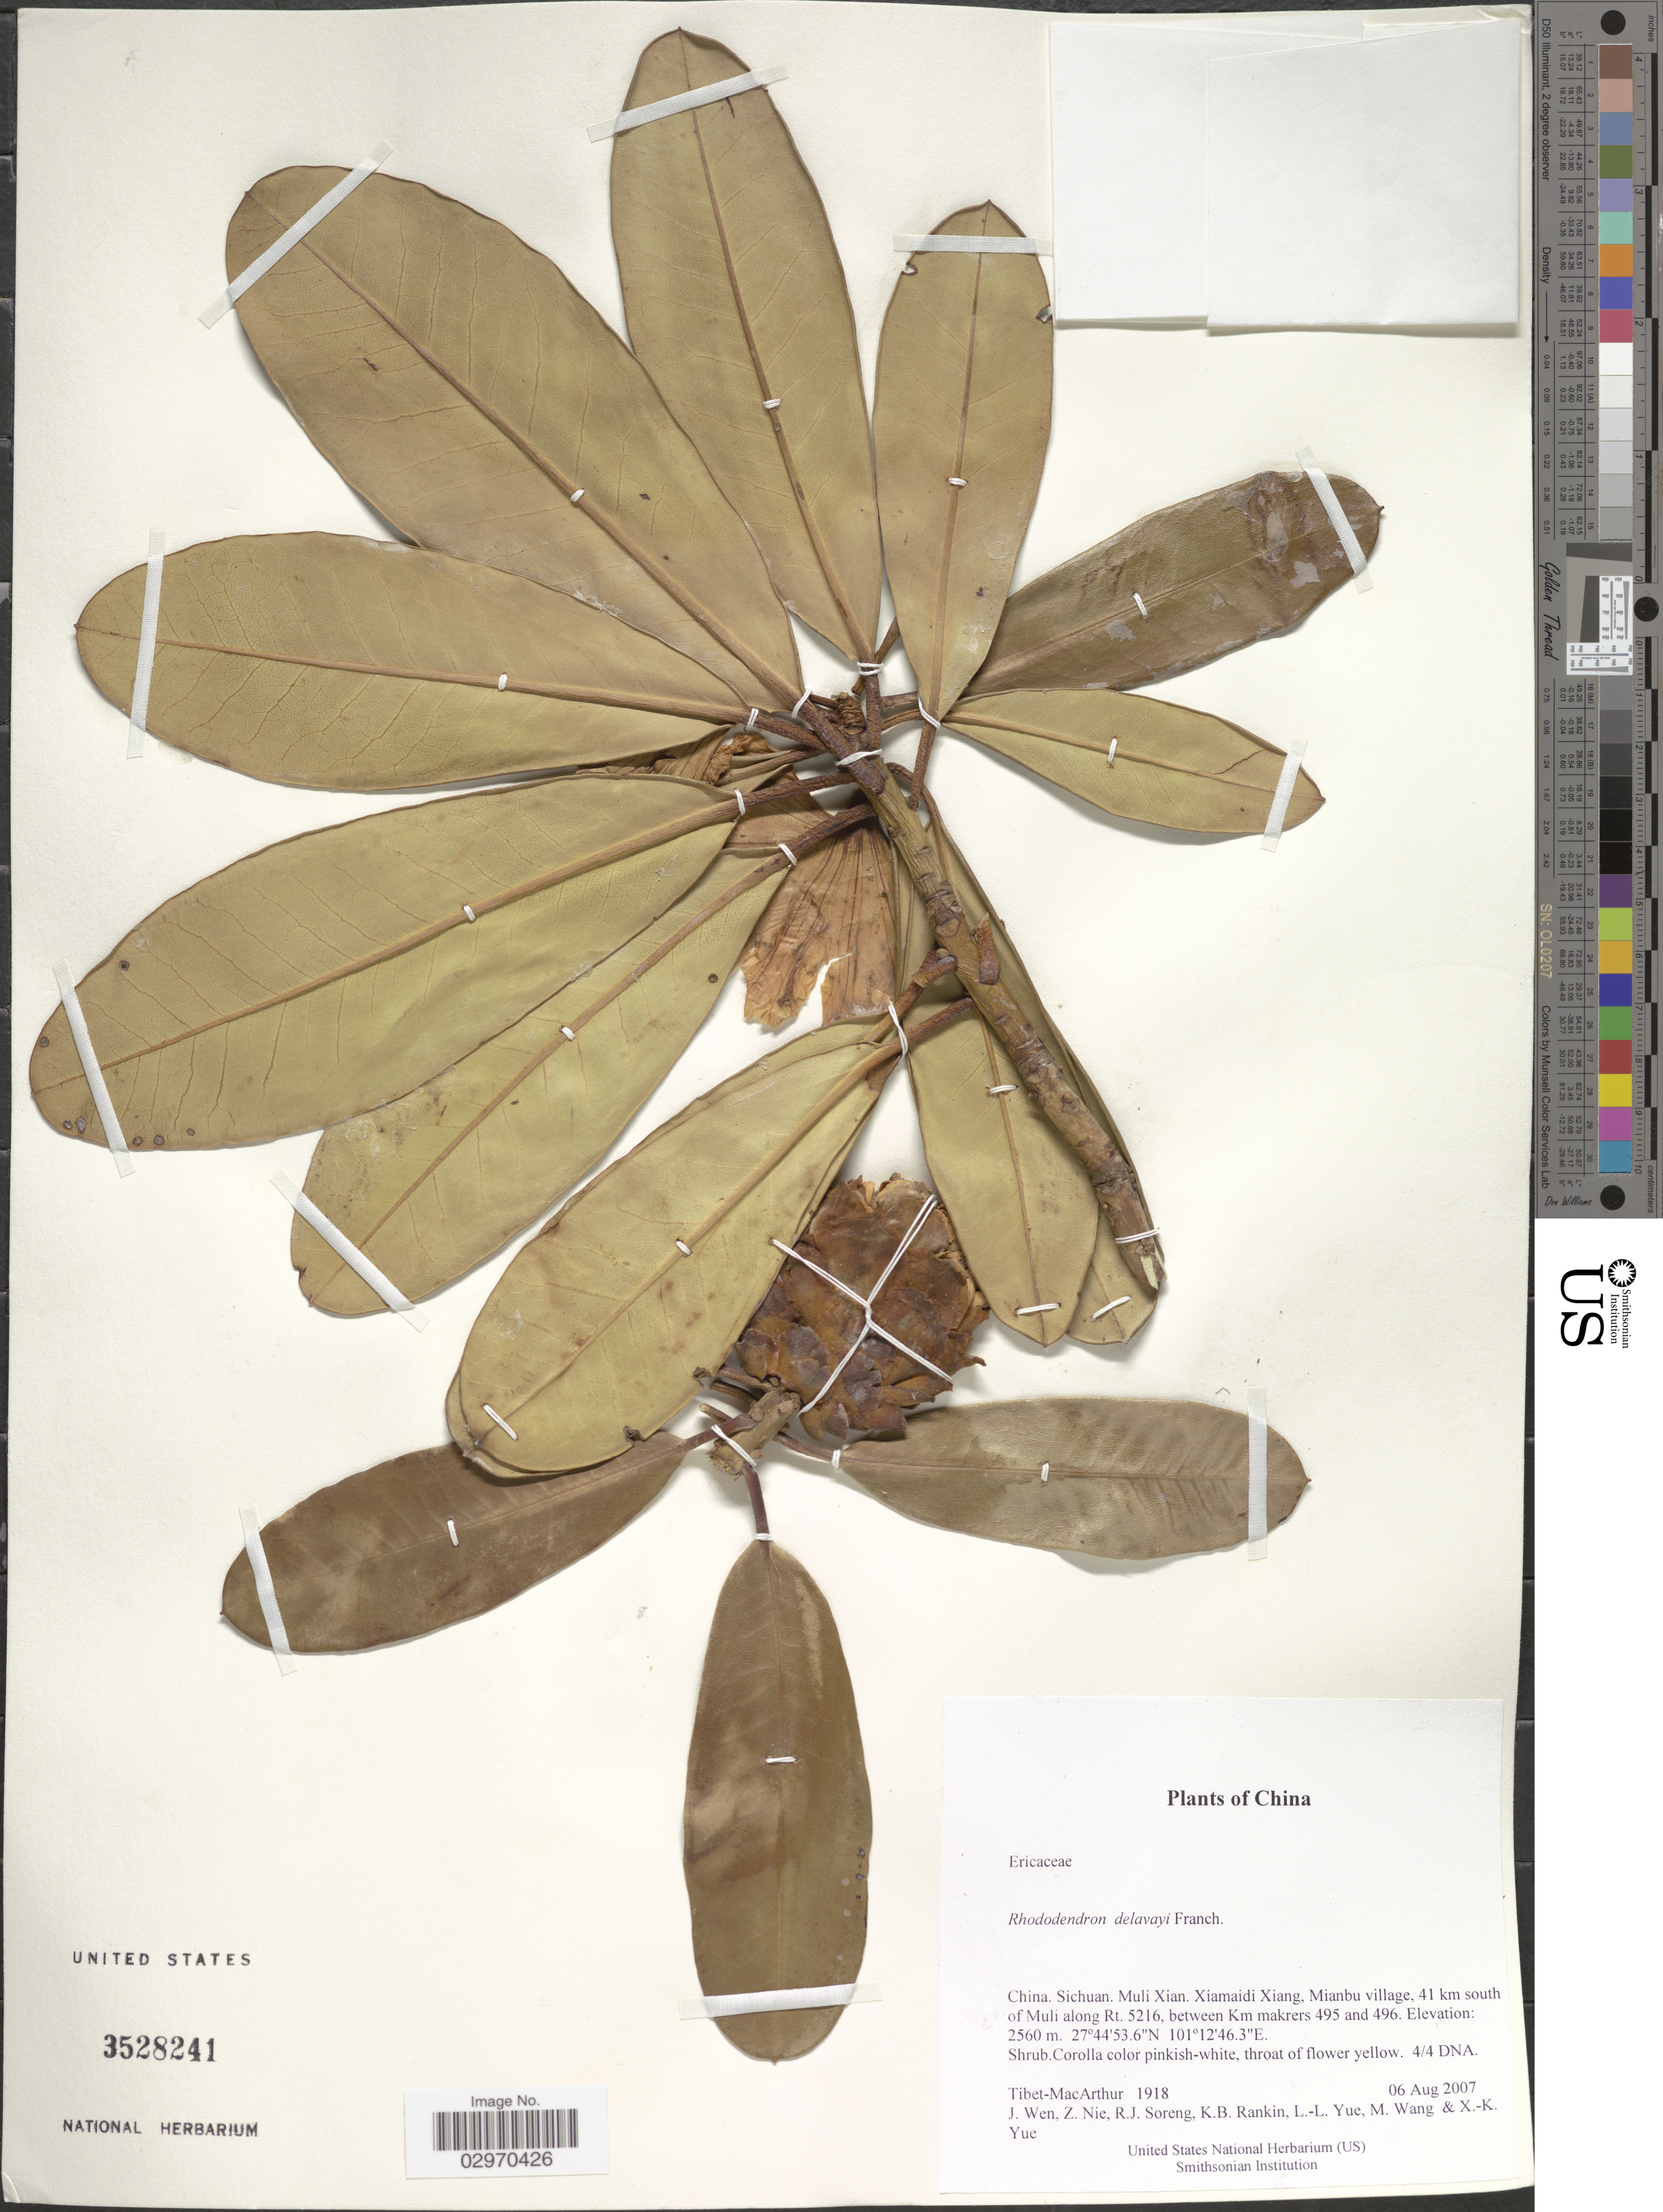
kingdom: Plantae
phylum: Tracheophyta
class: Magnoliopsida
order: Ericales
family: Ericaceae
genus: Rhododendron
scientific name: Rhododendron delavayi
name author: Franch.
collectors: Tibet-MacArthur, J. Wen, R. J. Soreng, K. B. Rankin & et al.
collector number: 1918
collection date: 2007-08-06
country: China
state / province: Sichuan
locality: Muli Xian. Xiamaidi Xiang. Mianbu village, 41 km south of Muli along Rt. 5216, between Km makrers 495 and 496.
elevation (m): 2560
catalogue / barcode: US 3528241